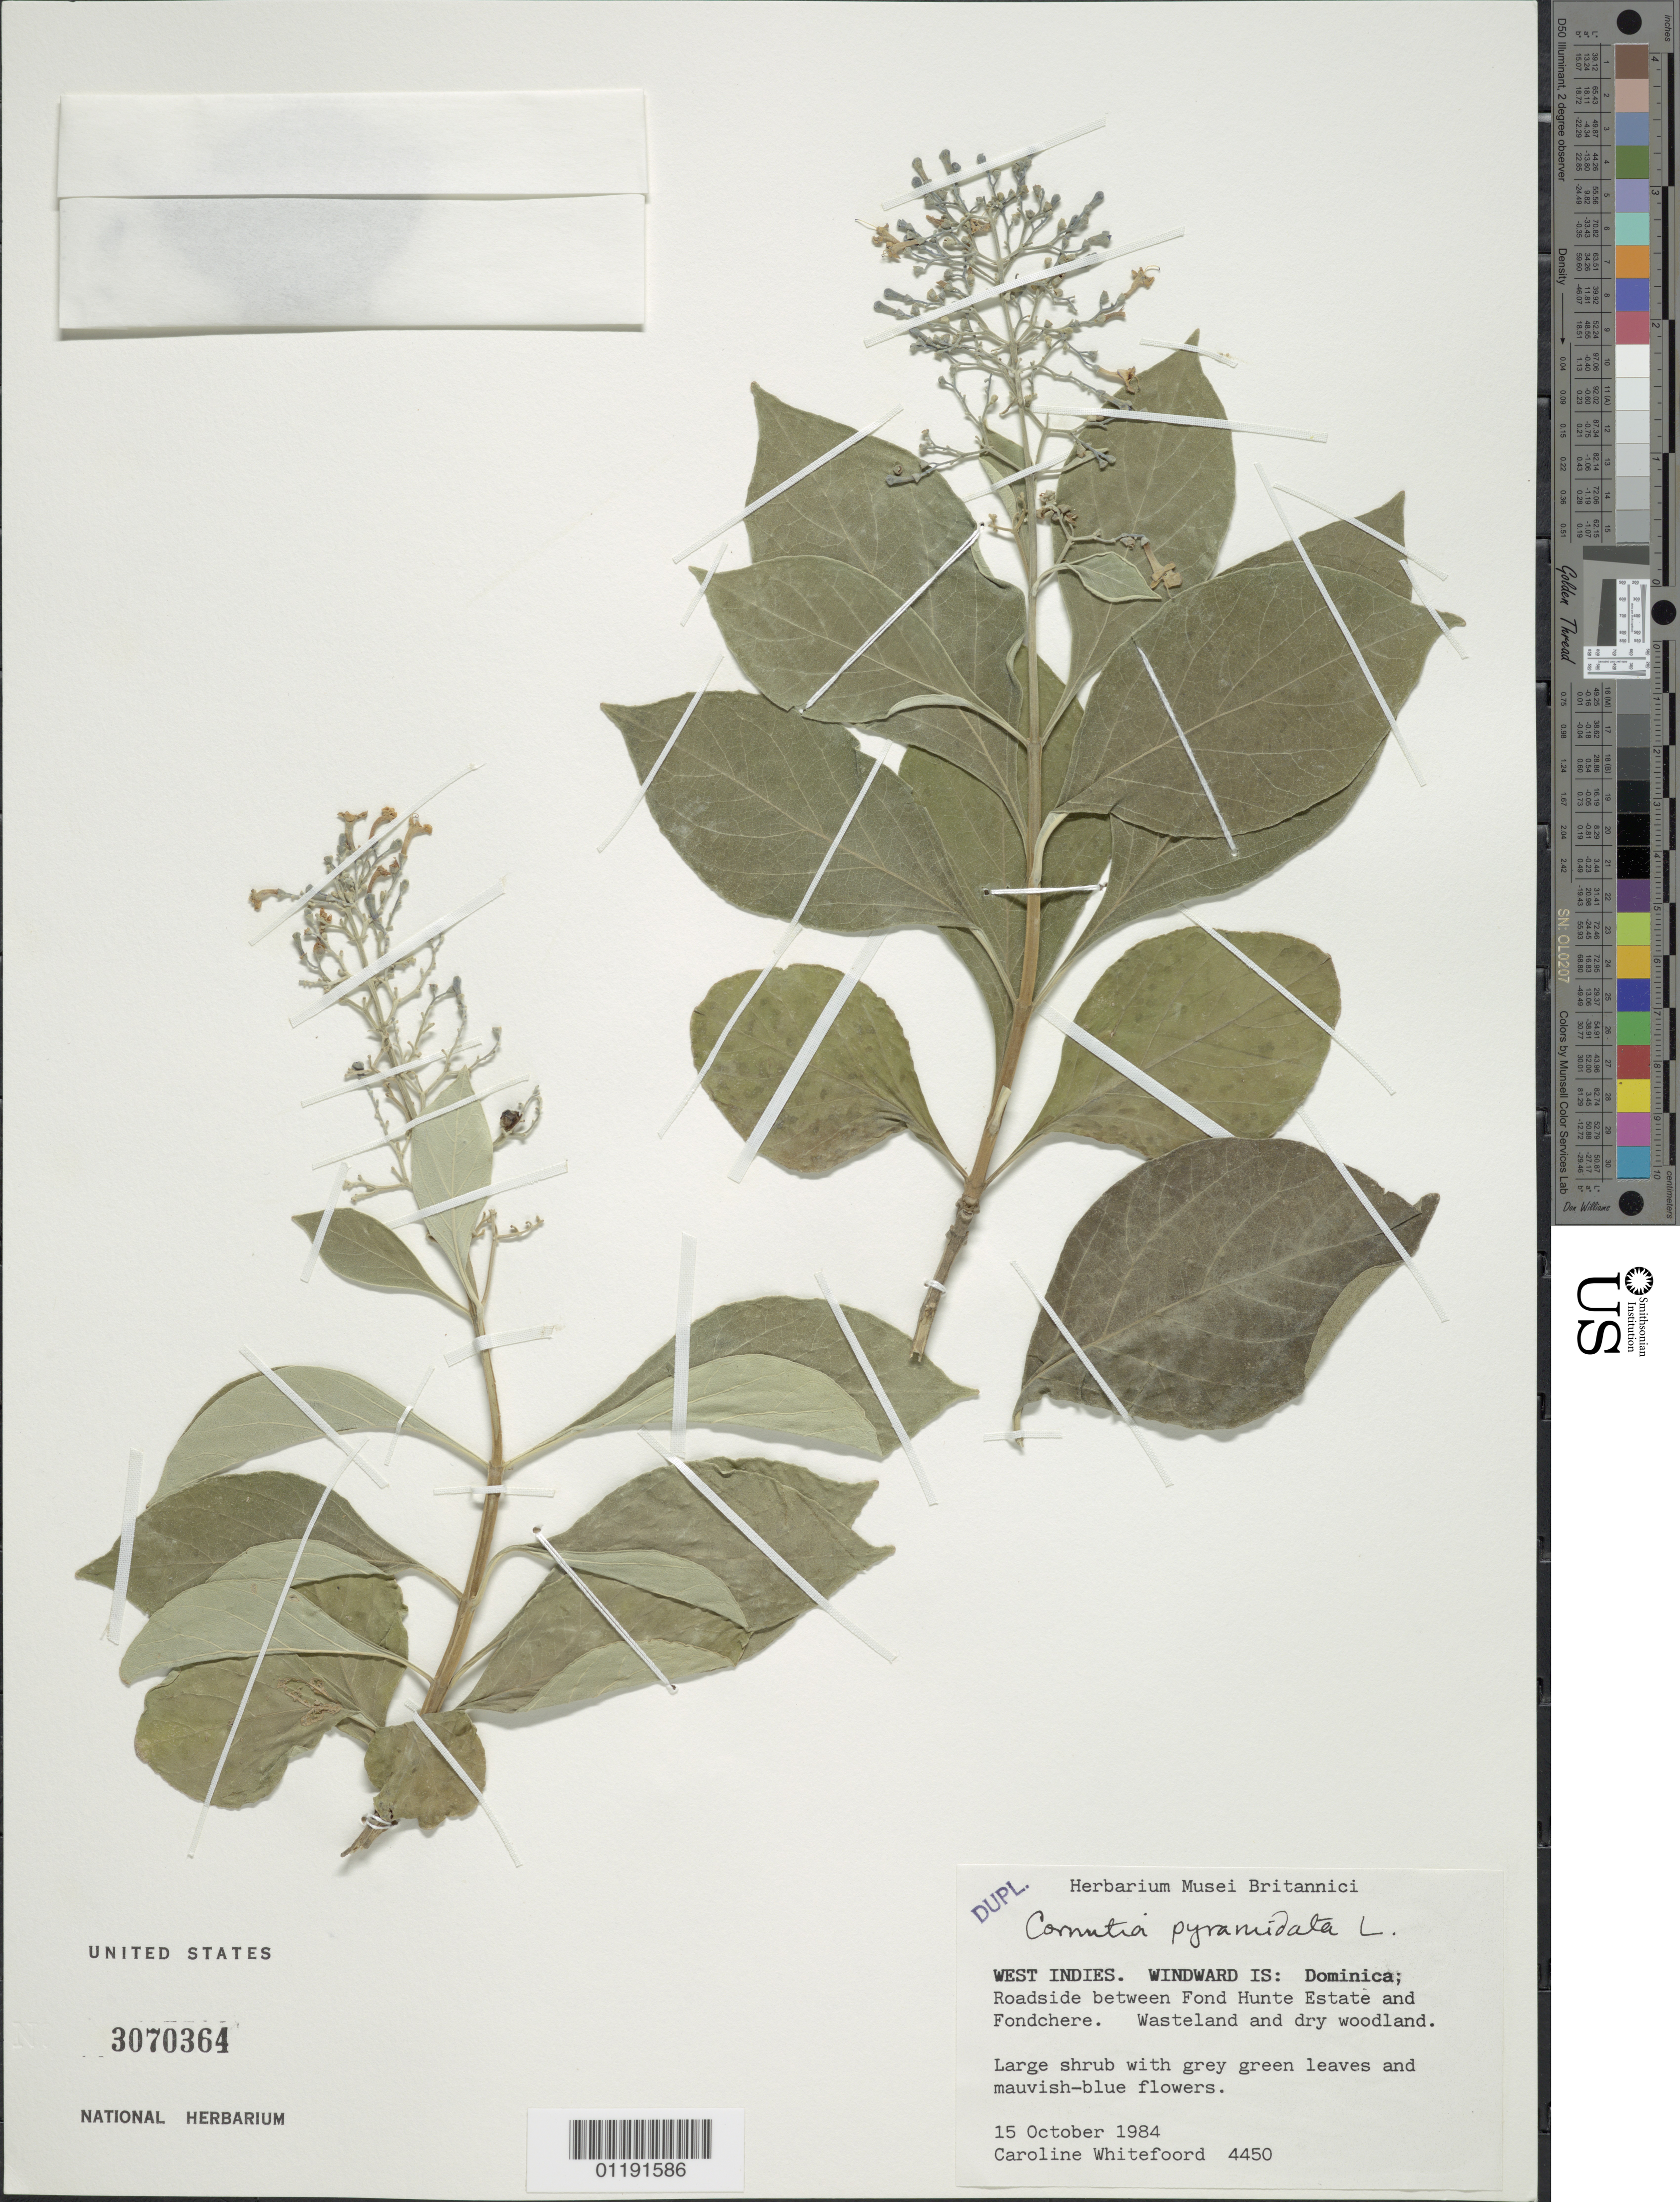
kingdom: Plantae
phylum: Tracheophyta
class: Magnoliopsida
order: Lamiales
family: Lamiaceae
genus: Cornutia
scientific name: Cornutia pyramidata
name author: L.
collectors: C. Whitefoord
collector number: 4450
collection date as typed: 15 Oct 1984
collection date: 1984-10-15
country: Dominica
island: Dominica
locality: Roadside between Fond Hunte Estate and Fondchere.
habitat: Roadside, wasteland and dry woodland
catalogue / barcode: US 3070364